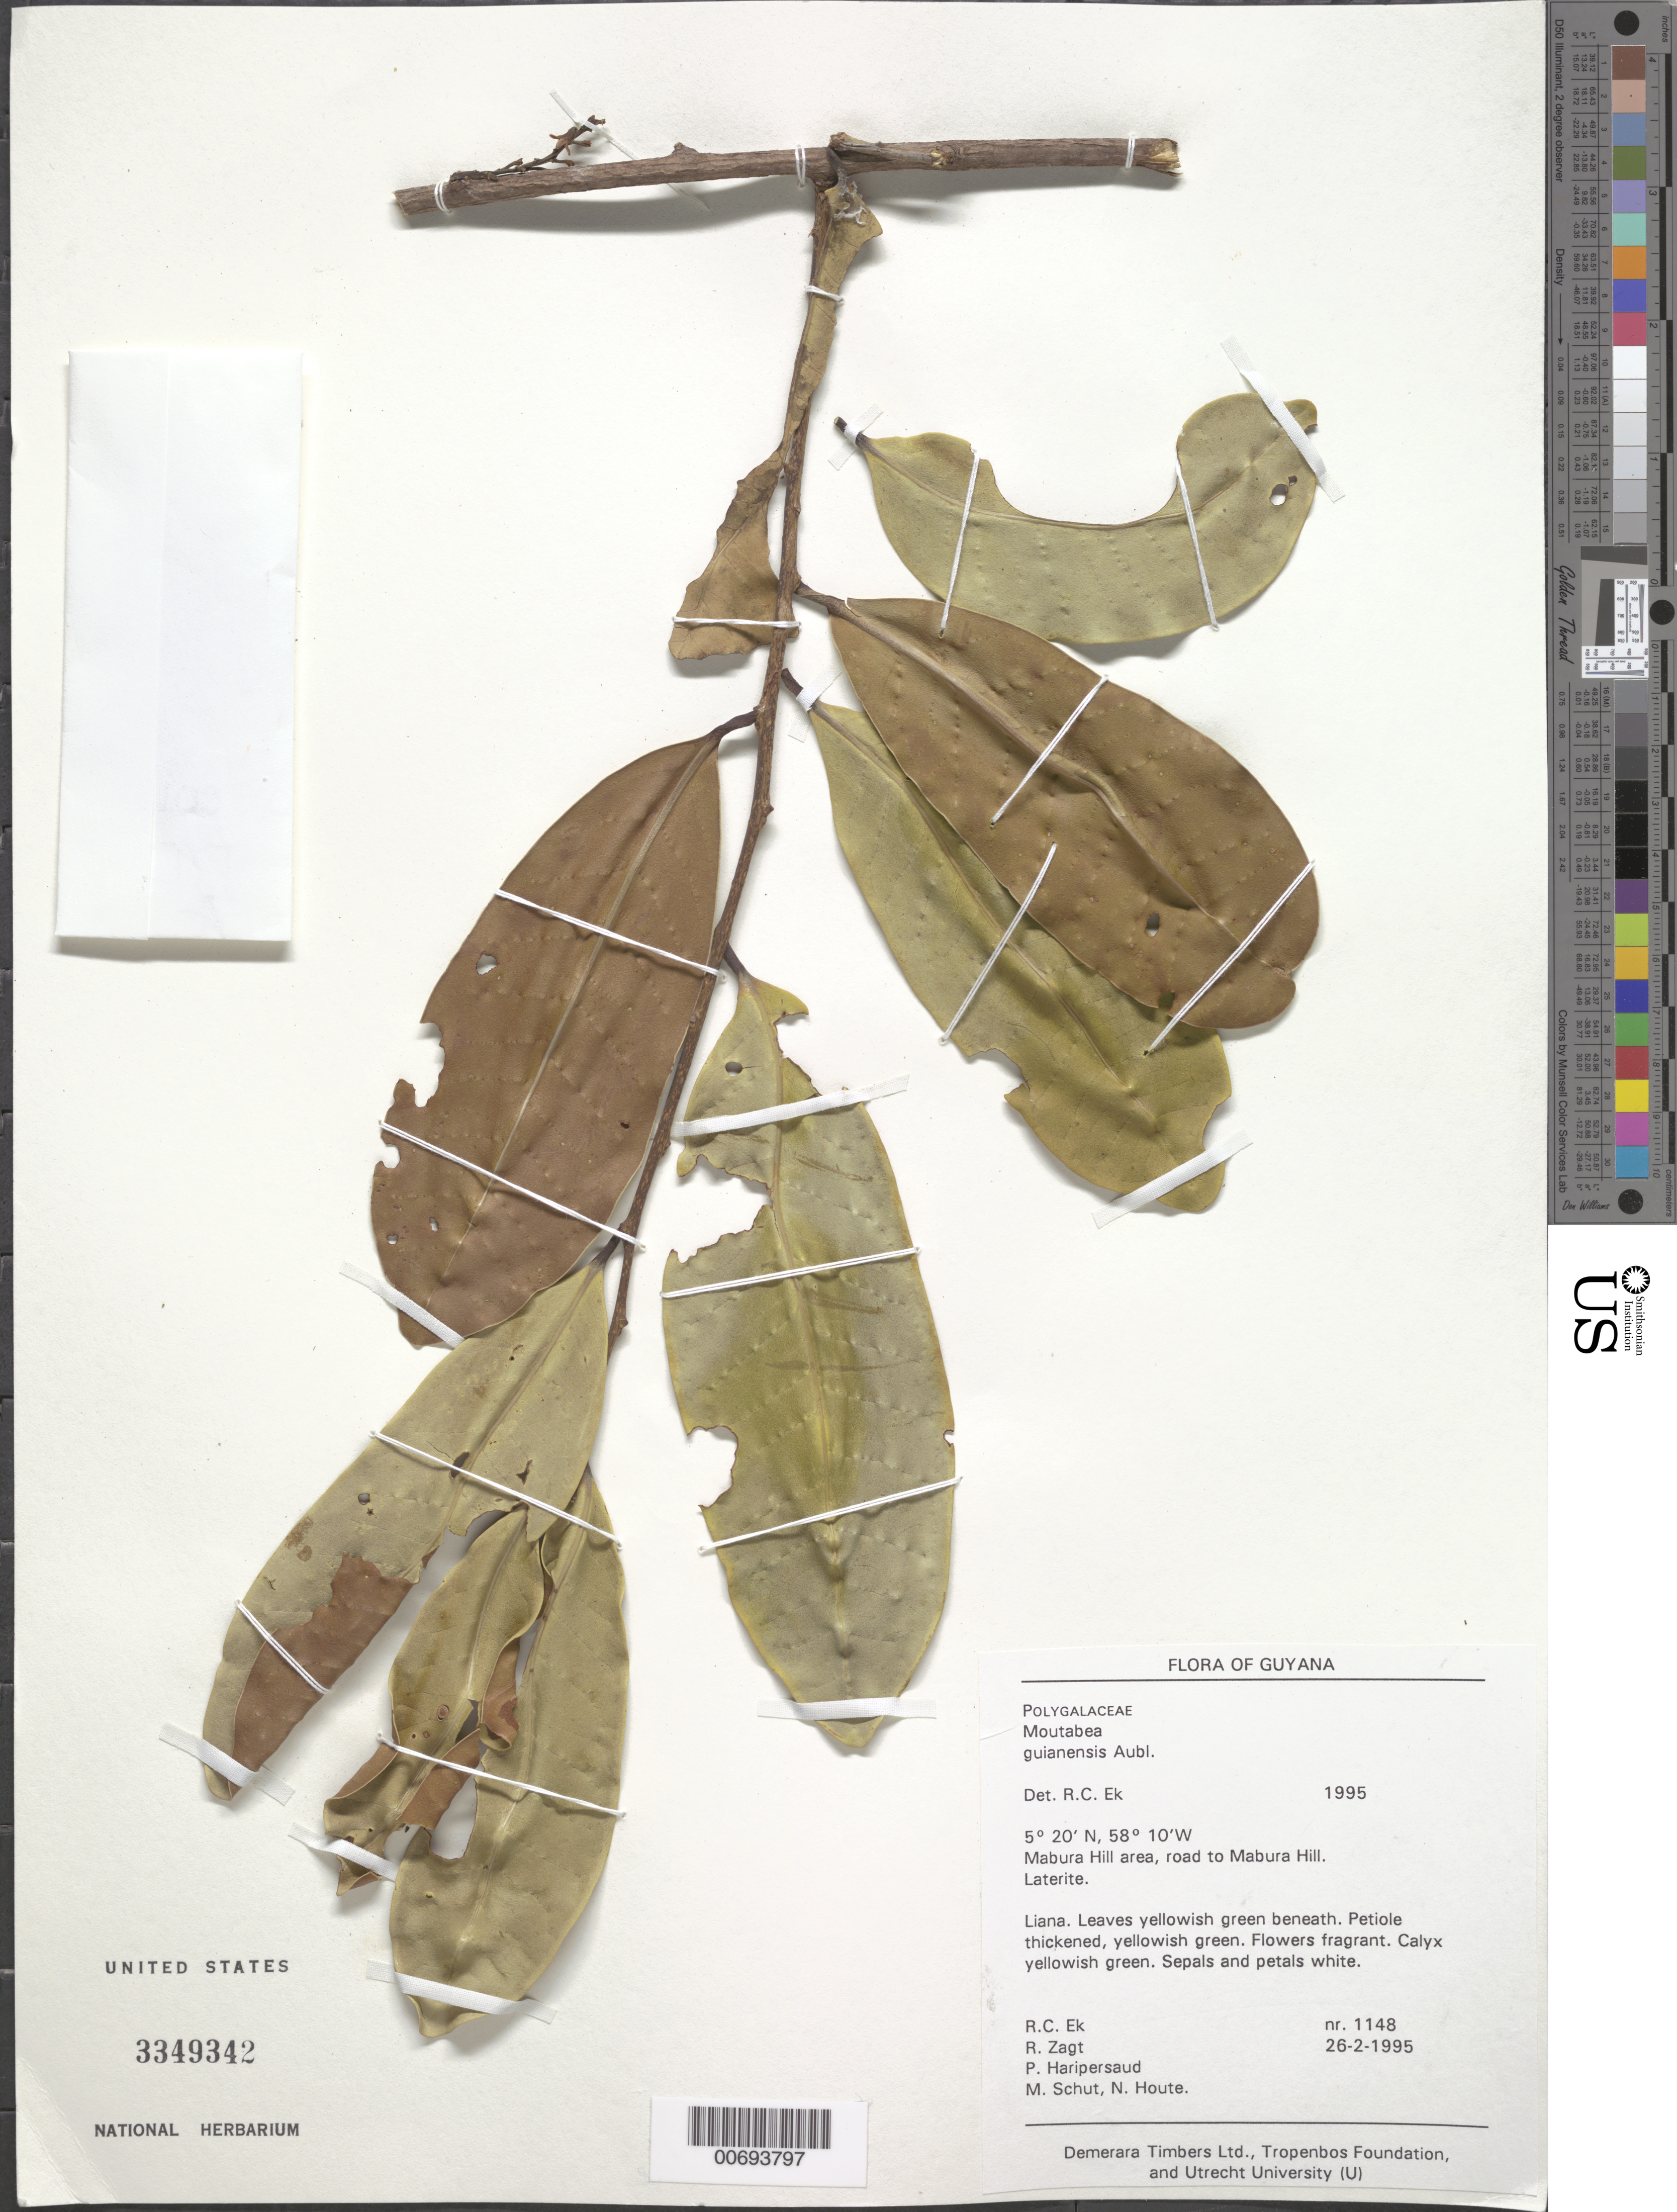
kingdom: Plantae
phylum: Tracheophyta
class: Magnoliopsida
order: Fabales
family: Polygalaceae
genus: Moutabea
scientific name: Moutabea guianensis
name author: Aubl.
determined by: Ek, R. C.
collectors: R. C. Ek, R. Zagt, P. Haripersaud, M. Schut & N. Houte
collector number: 1148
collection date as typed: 26-Feb-95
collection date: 1995-02-26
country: Guyana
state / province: U. Demerara-Berbice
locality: Mabura Hill, road to Mabura Hill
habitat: Laterite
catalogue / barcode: US 3349342